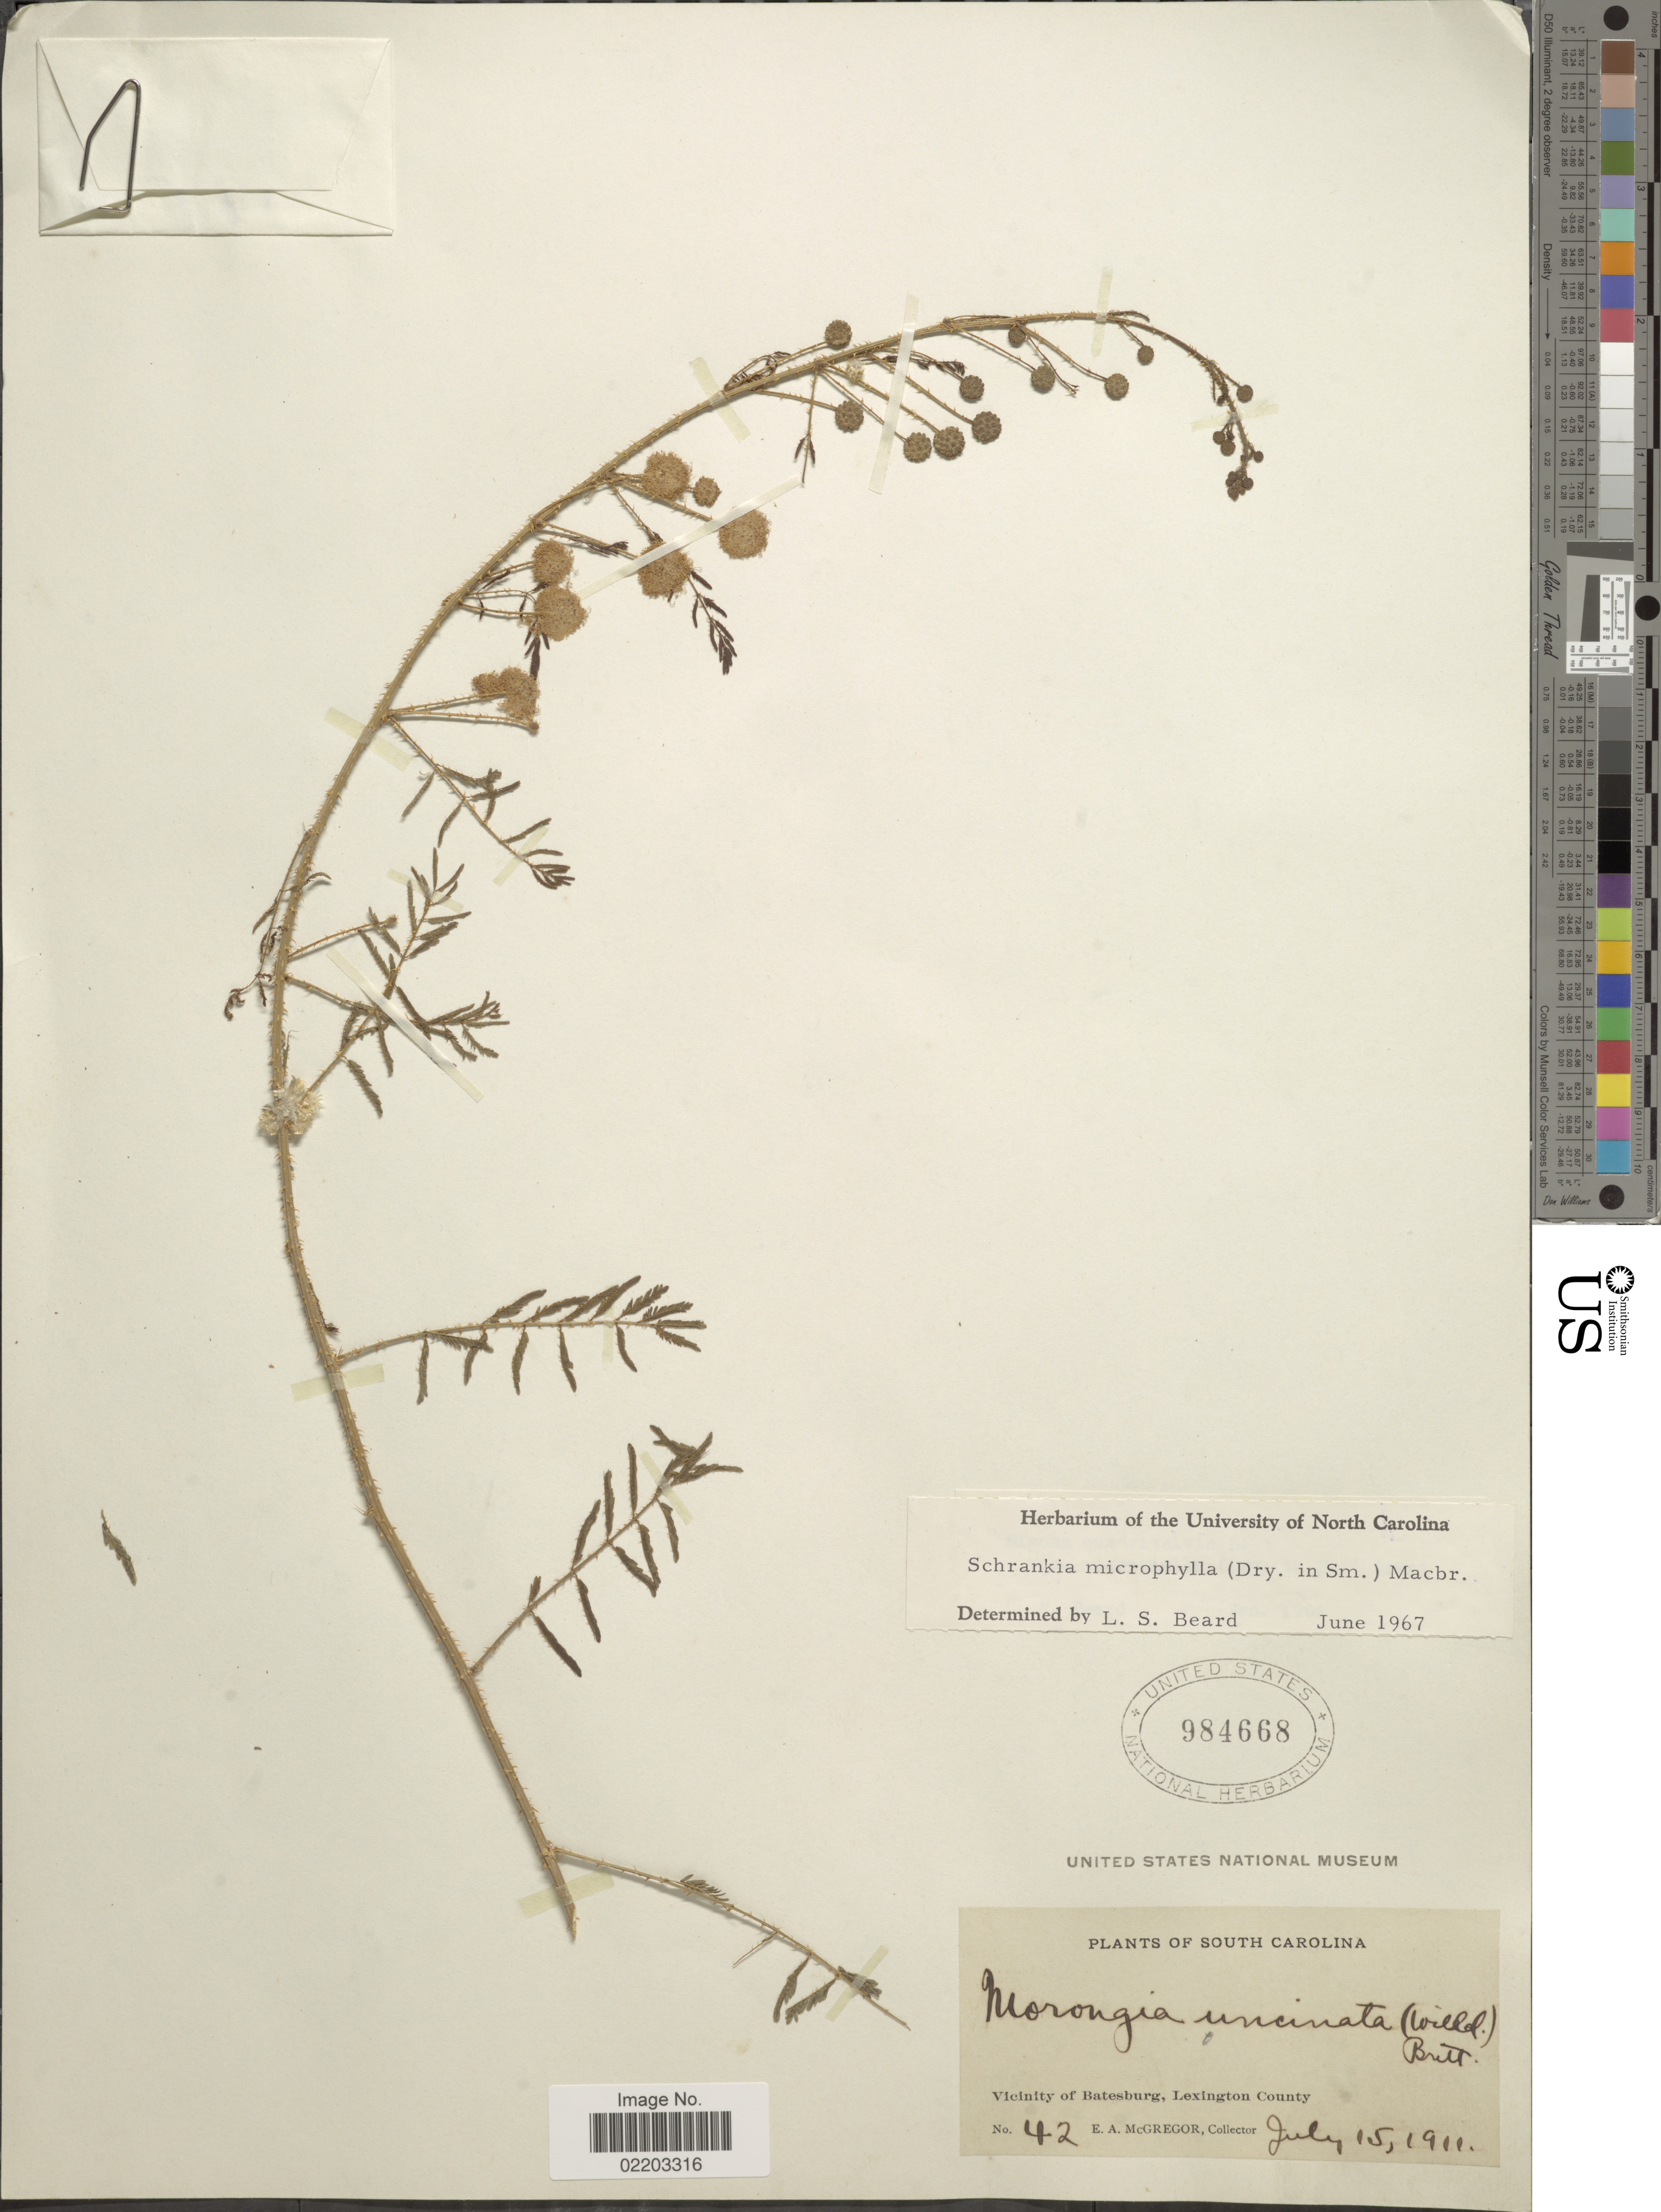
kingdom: Plantae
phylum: Tracheophyta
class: Magnoliopsida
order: Fabales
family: Fabaceae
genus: Mimosa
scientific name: Mimosa microphylla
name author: Dryand.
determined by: Strong, M. T., (US), Smithsonian Institution - National Museum of Natural History (UNITED STATES)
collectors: E. A. McGregor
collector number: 42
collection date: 1911-07-15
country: United States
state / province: South Carolina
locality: Vicinity of Batesburg, Lexington County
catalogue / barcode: US 984668